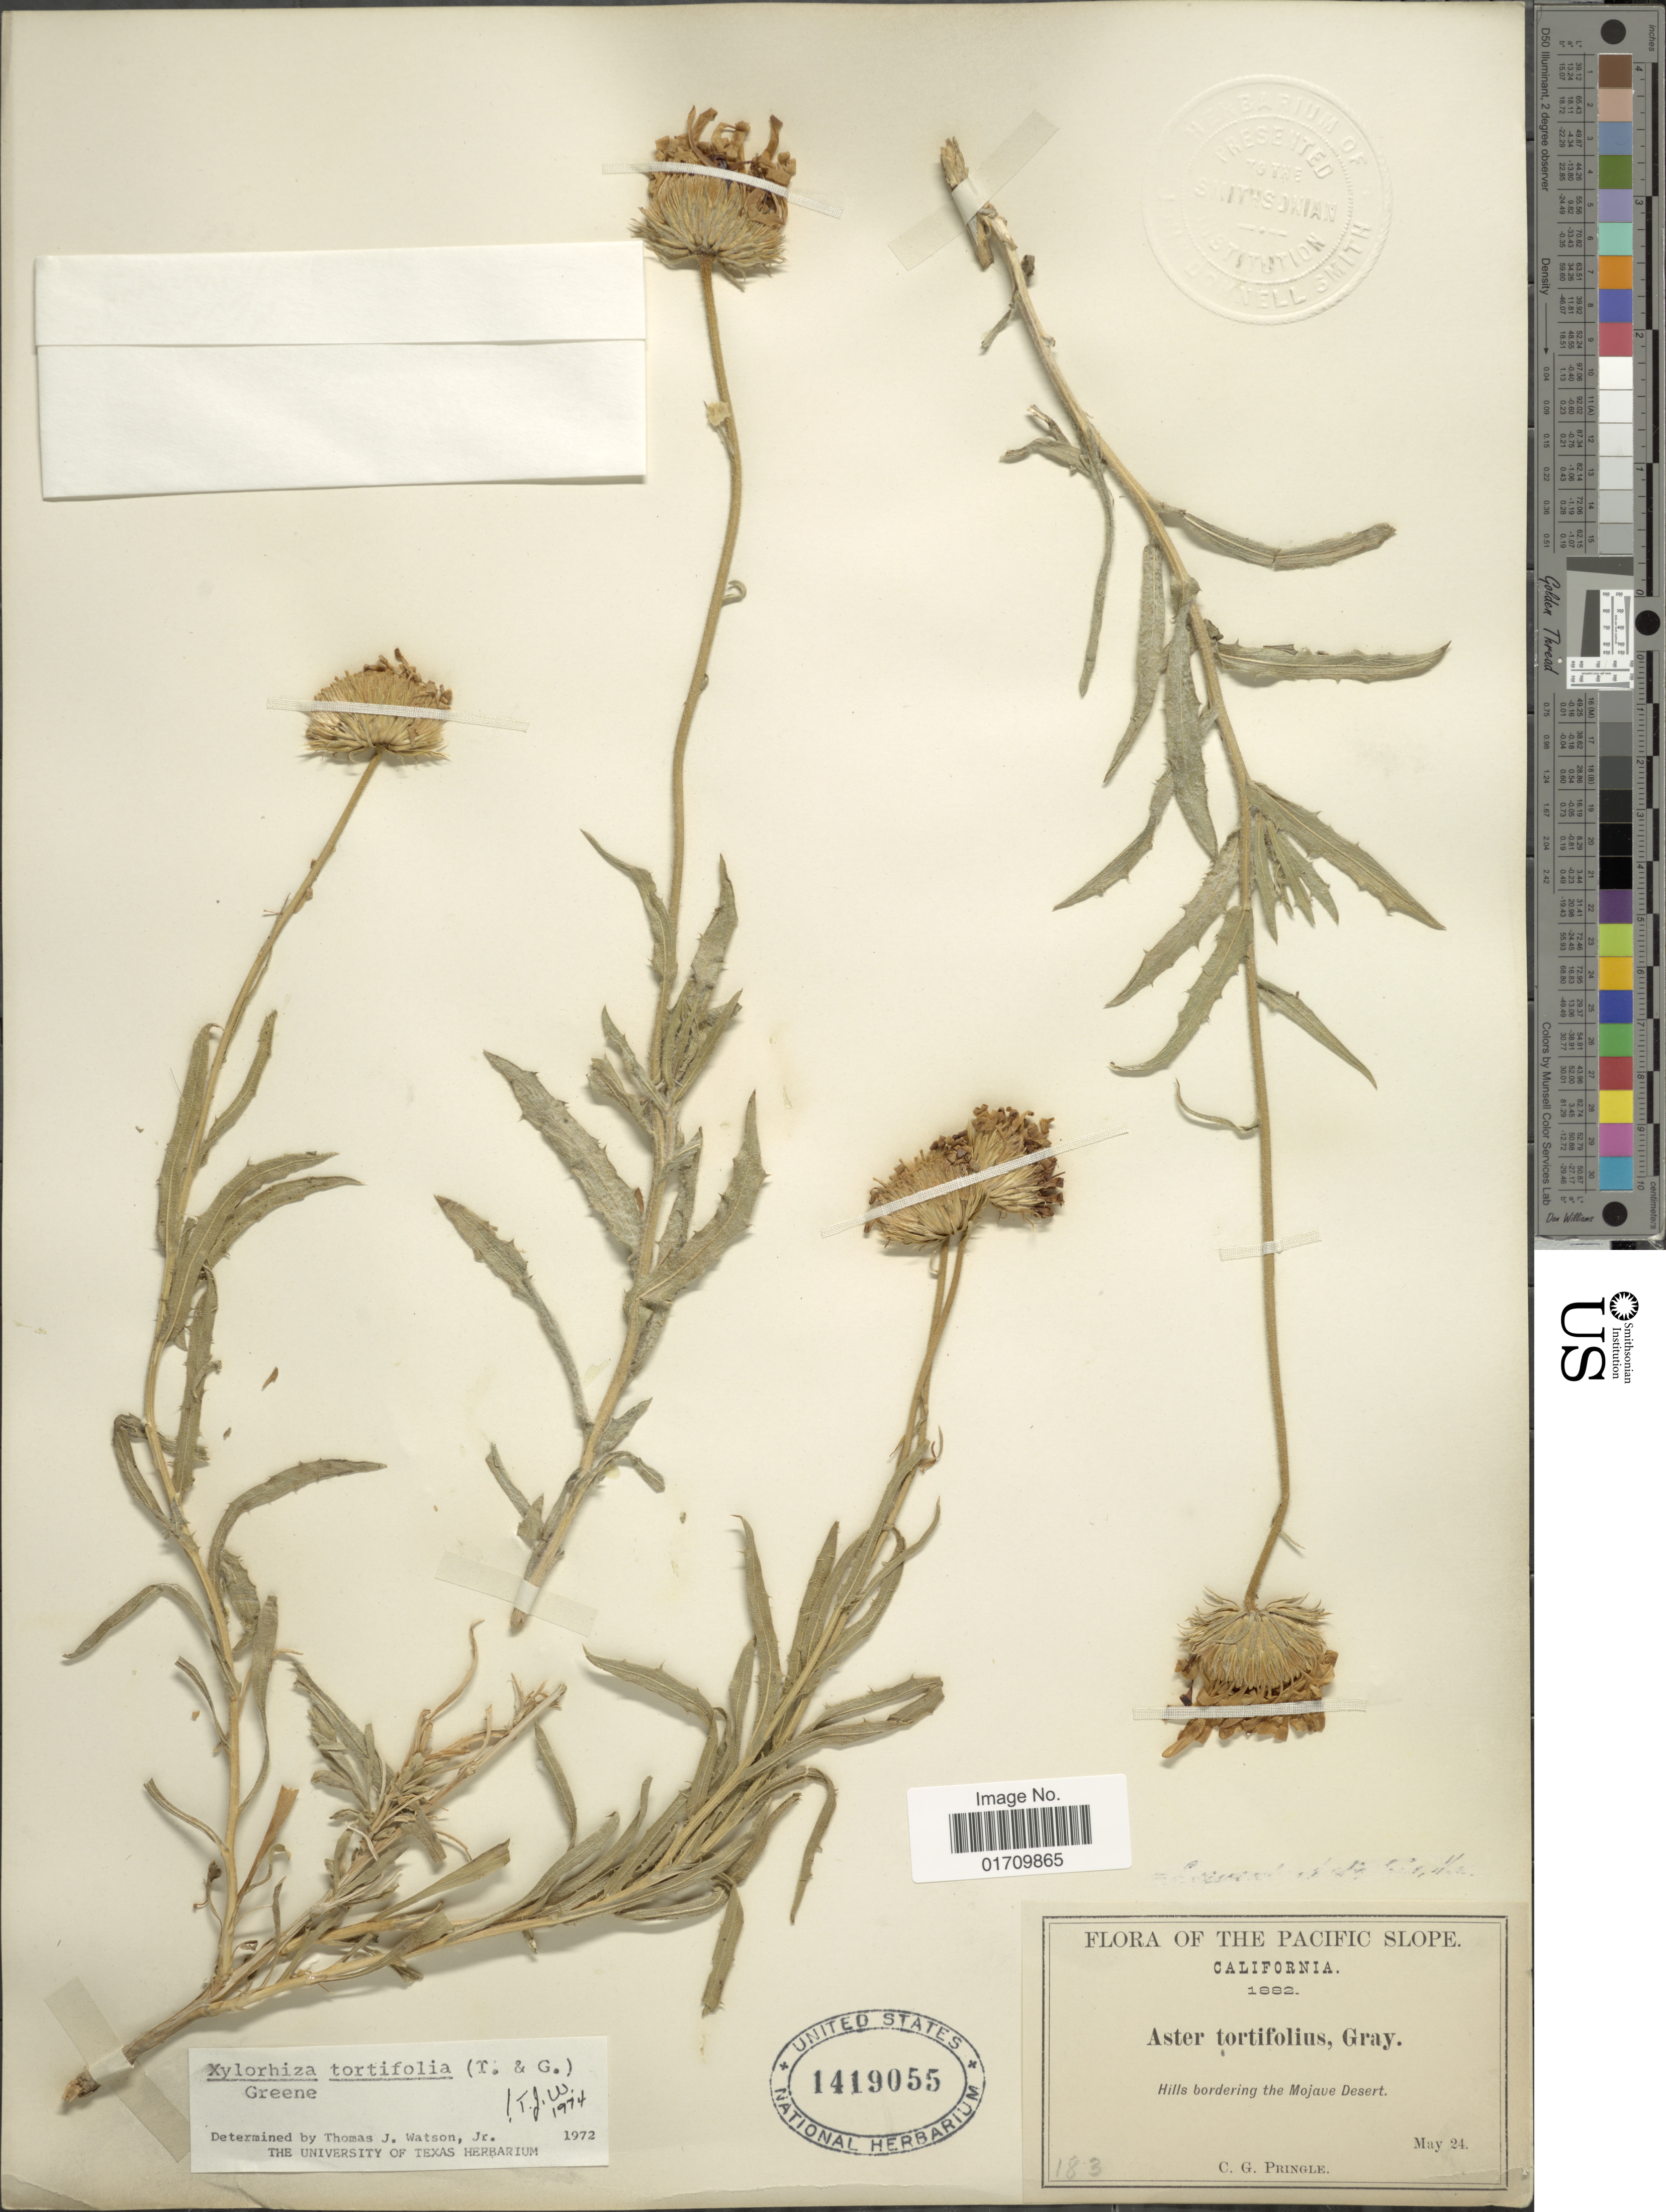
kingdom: Plantae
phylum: Tracheophyta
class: Magnoliopsida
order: Asterales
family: Asteraceae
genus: Xylorhiza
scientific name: Xylorhiza tortifolia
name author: (Torr. & A. Gray) Greene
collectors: C. G. Pringle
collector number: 183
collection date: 1882-05-24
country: United States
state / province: California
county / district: San Bernardino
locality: The Pacific Slope, bordering the Mojave Desert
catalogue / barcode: US 1419055